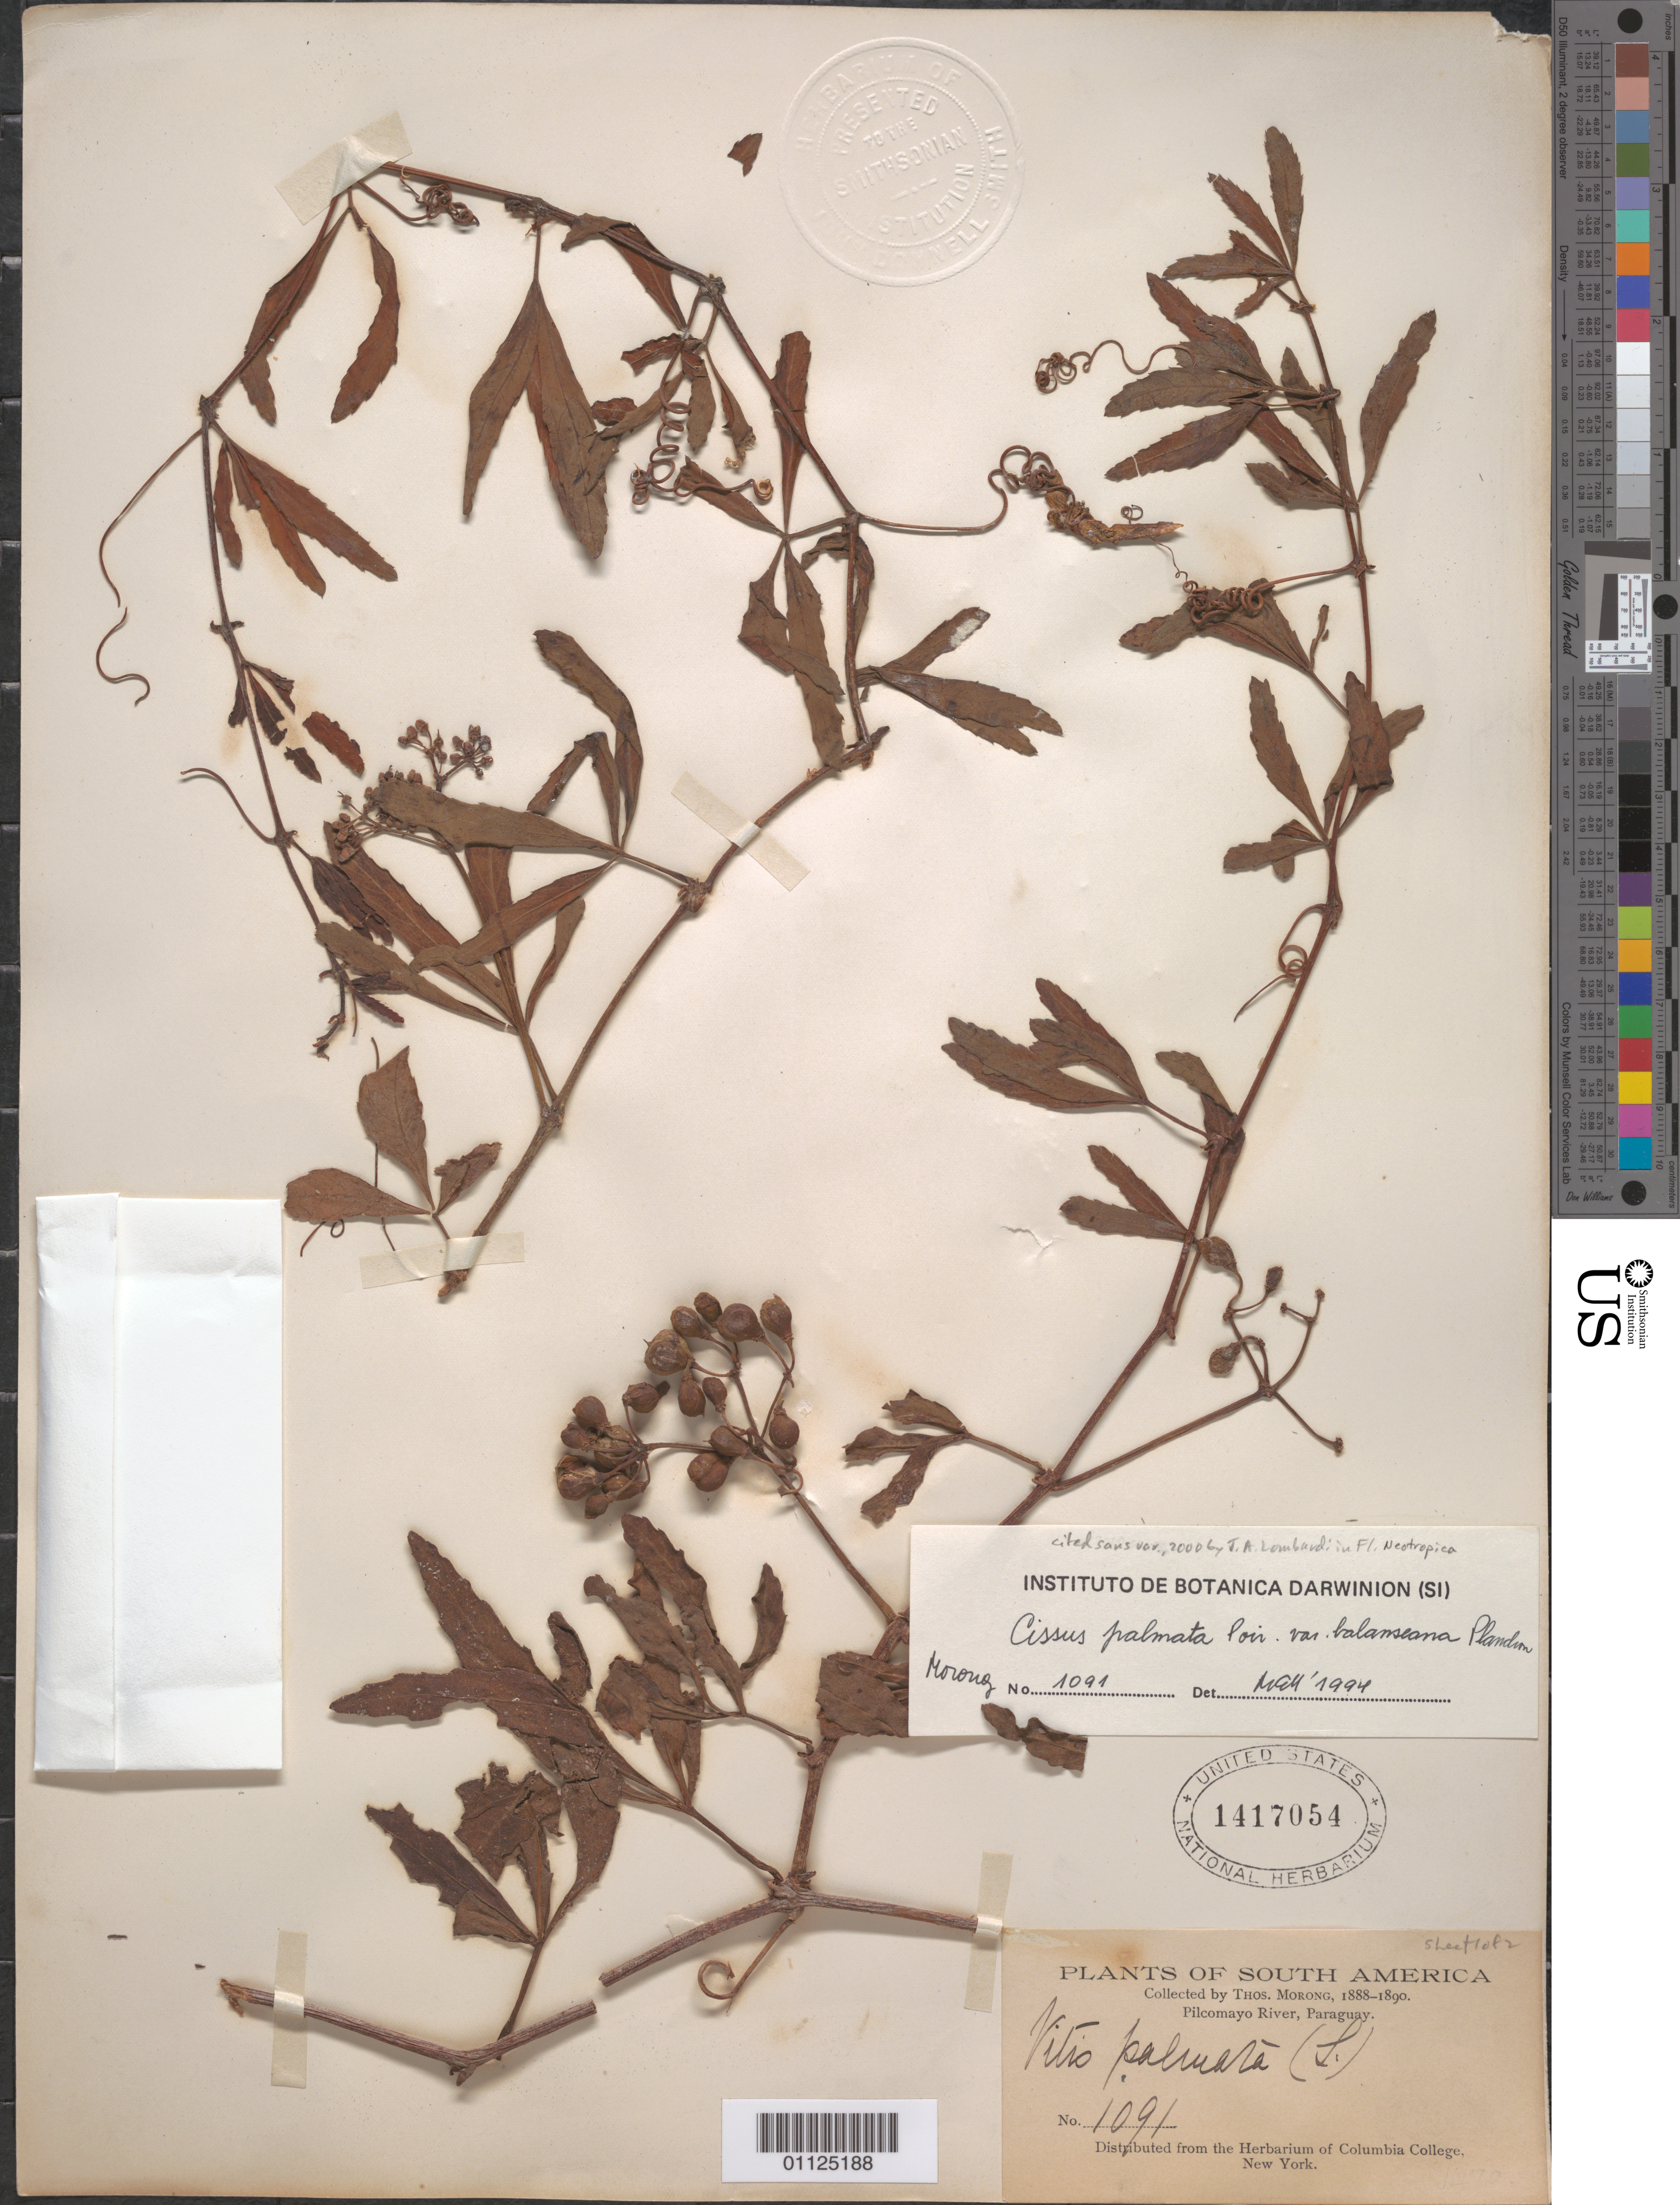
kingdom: Plantae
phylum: Tracheophyta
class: Magnoliopsida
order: Vitales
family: Vitaceae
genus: Cissus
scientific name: Cissus palmata var. balansaeana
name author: Planch.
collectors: T. Morong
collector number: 1091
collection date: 1888/1890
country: Paraguay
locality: Pilcomayo River.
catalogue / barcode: US 1417054